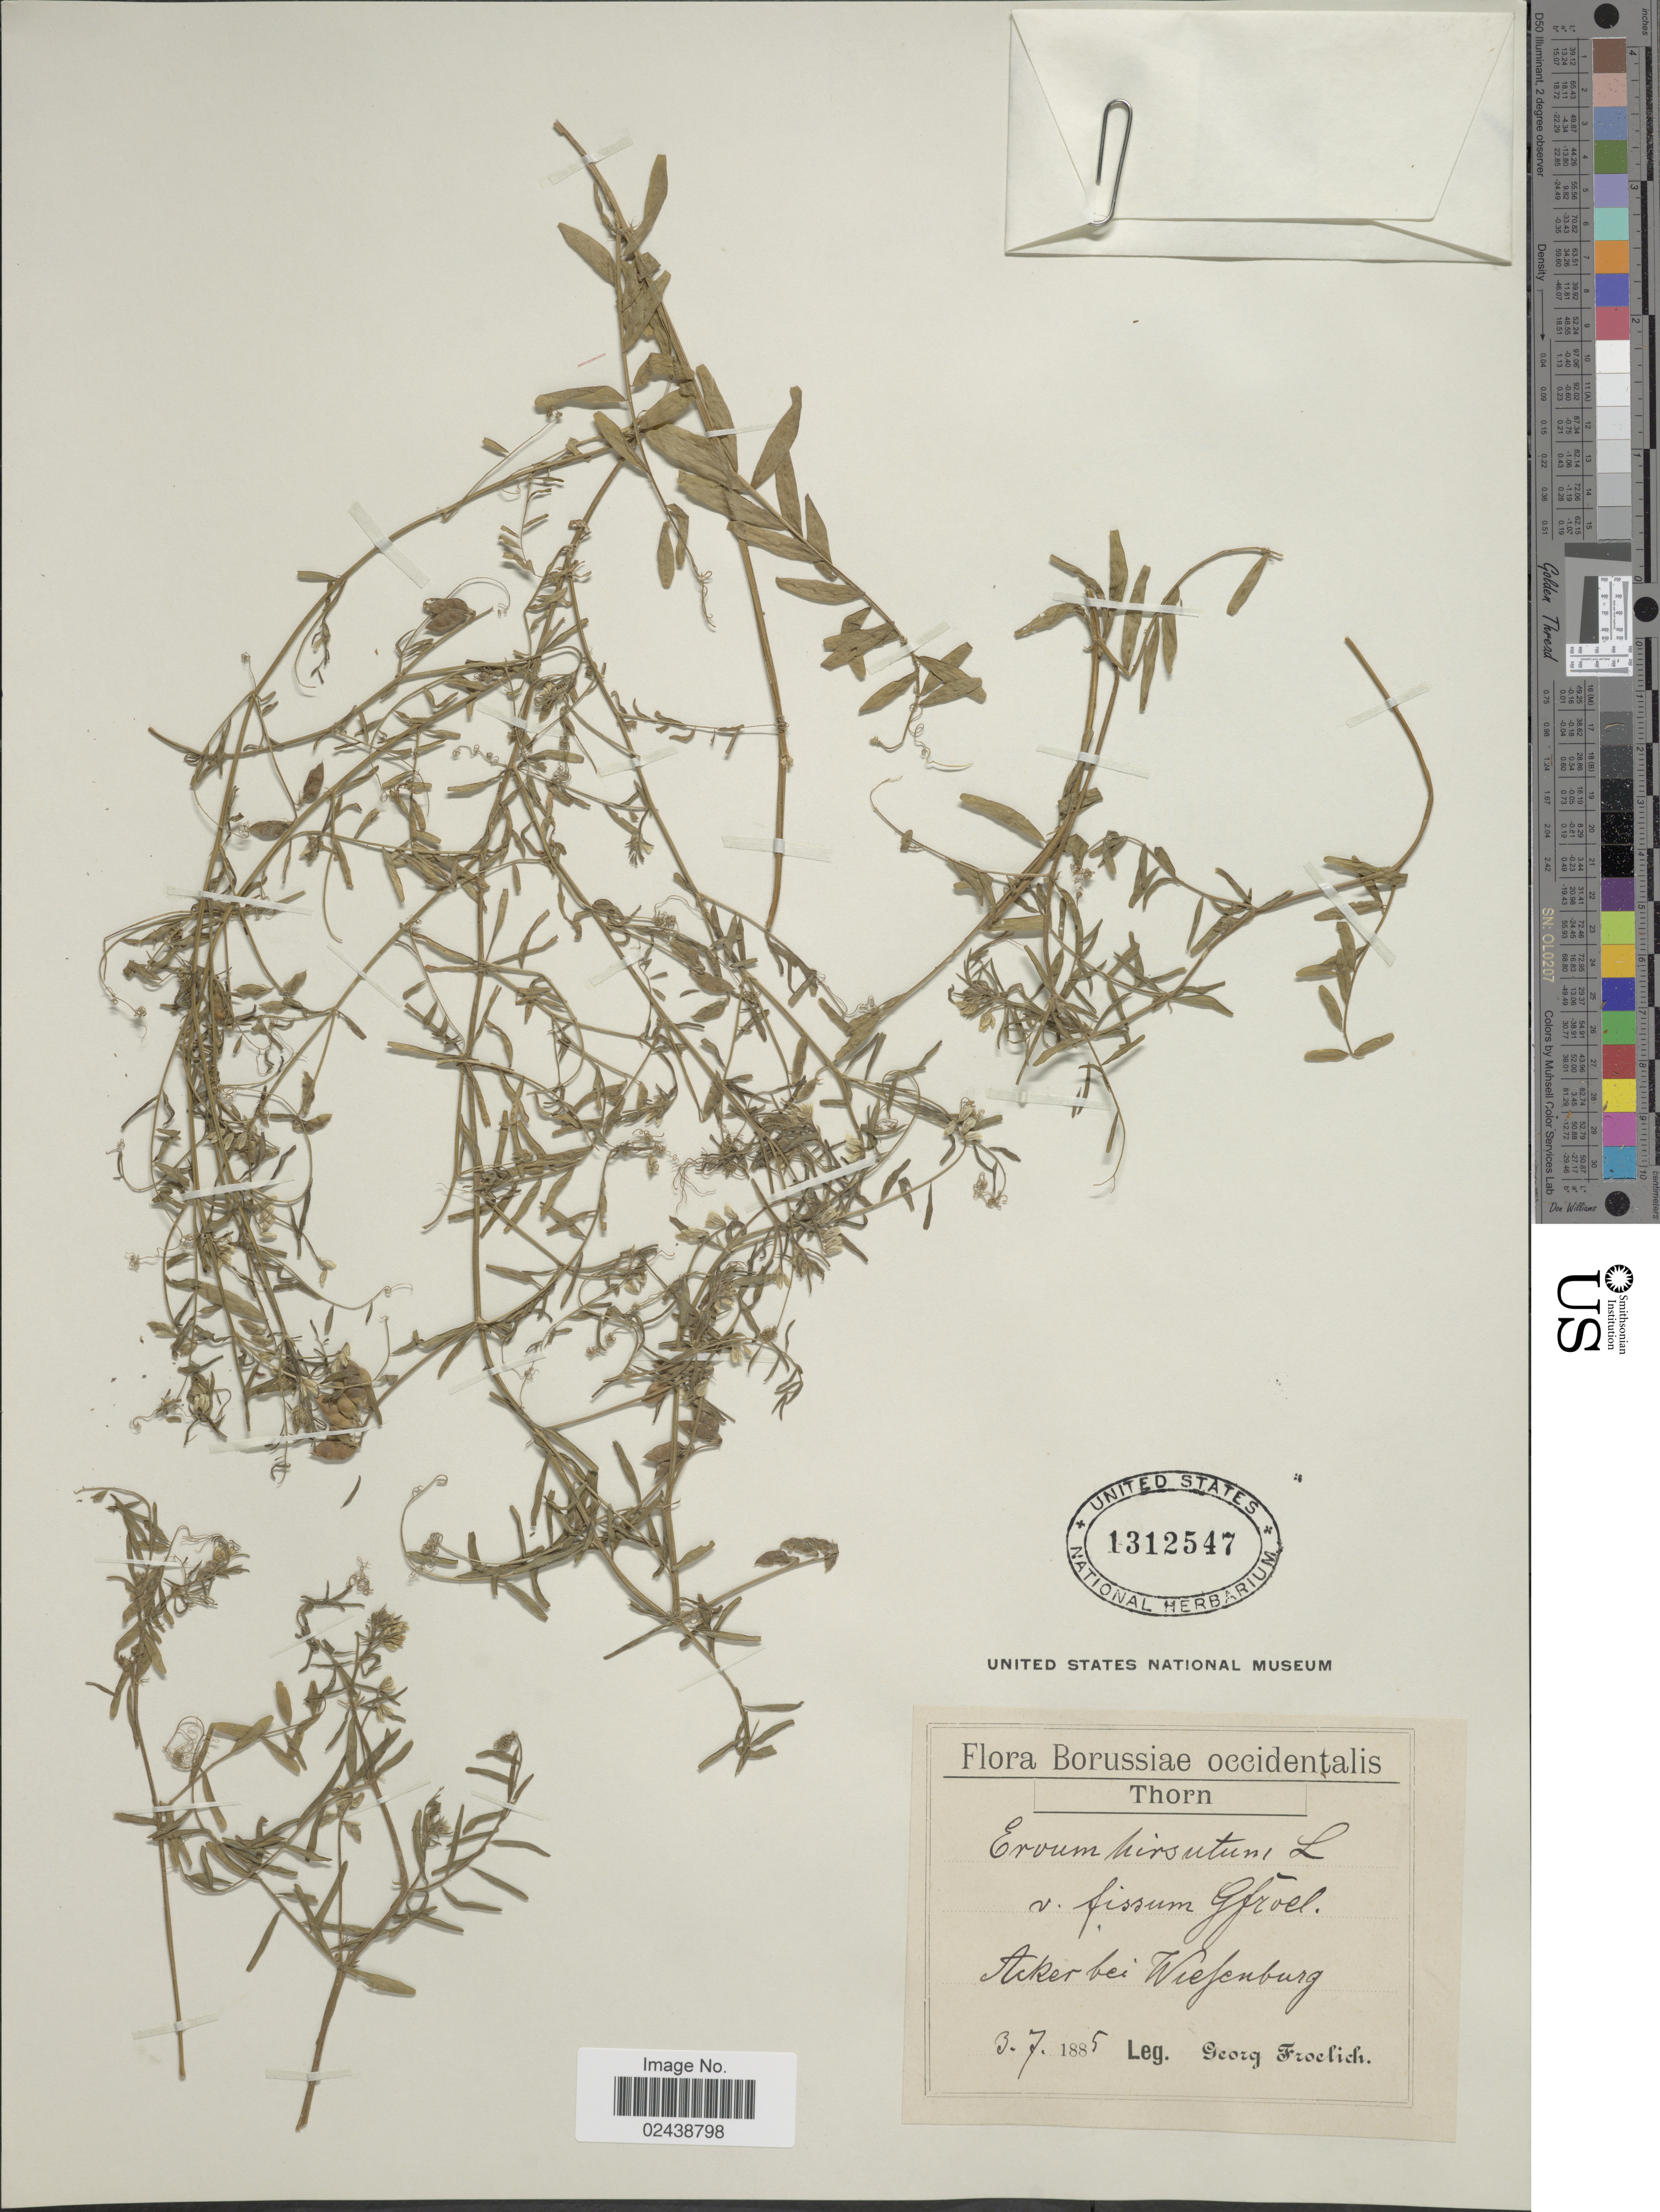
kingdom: Plantae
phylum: Tracheophyta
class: Magnoliopsida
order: Fabales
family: Fabaceae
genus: Vicia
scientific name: Vicia hirsuta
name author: (L.) A. Gray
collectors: G. Froelich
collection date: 1885-07-03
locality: Borussiae occidentalis, Thorn. Acker bei Wiefenburg [interpreted]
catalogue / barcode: US 1312547